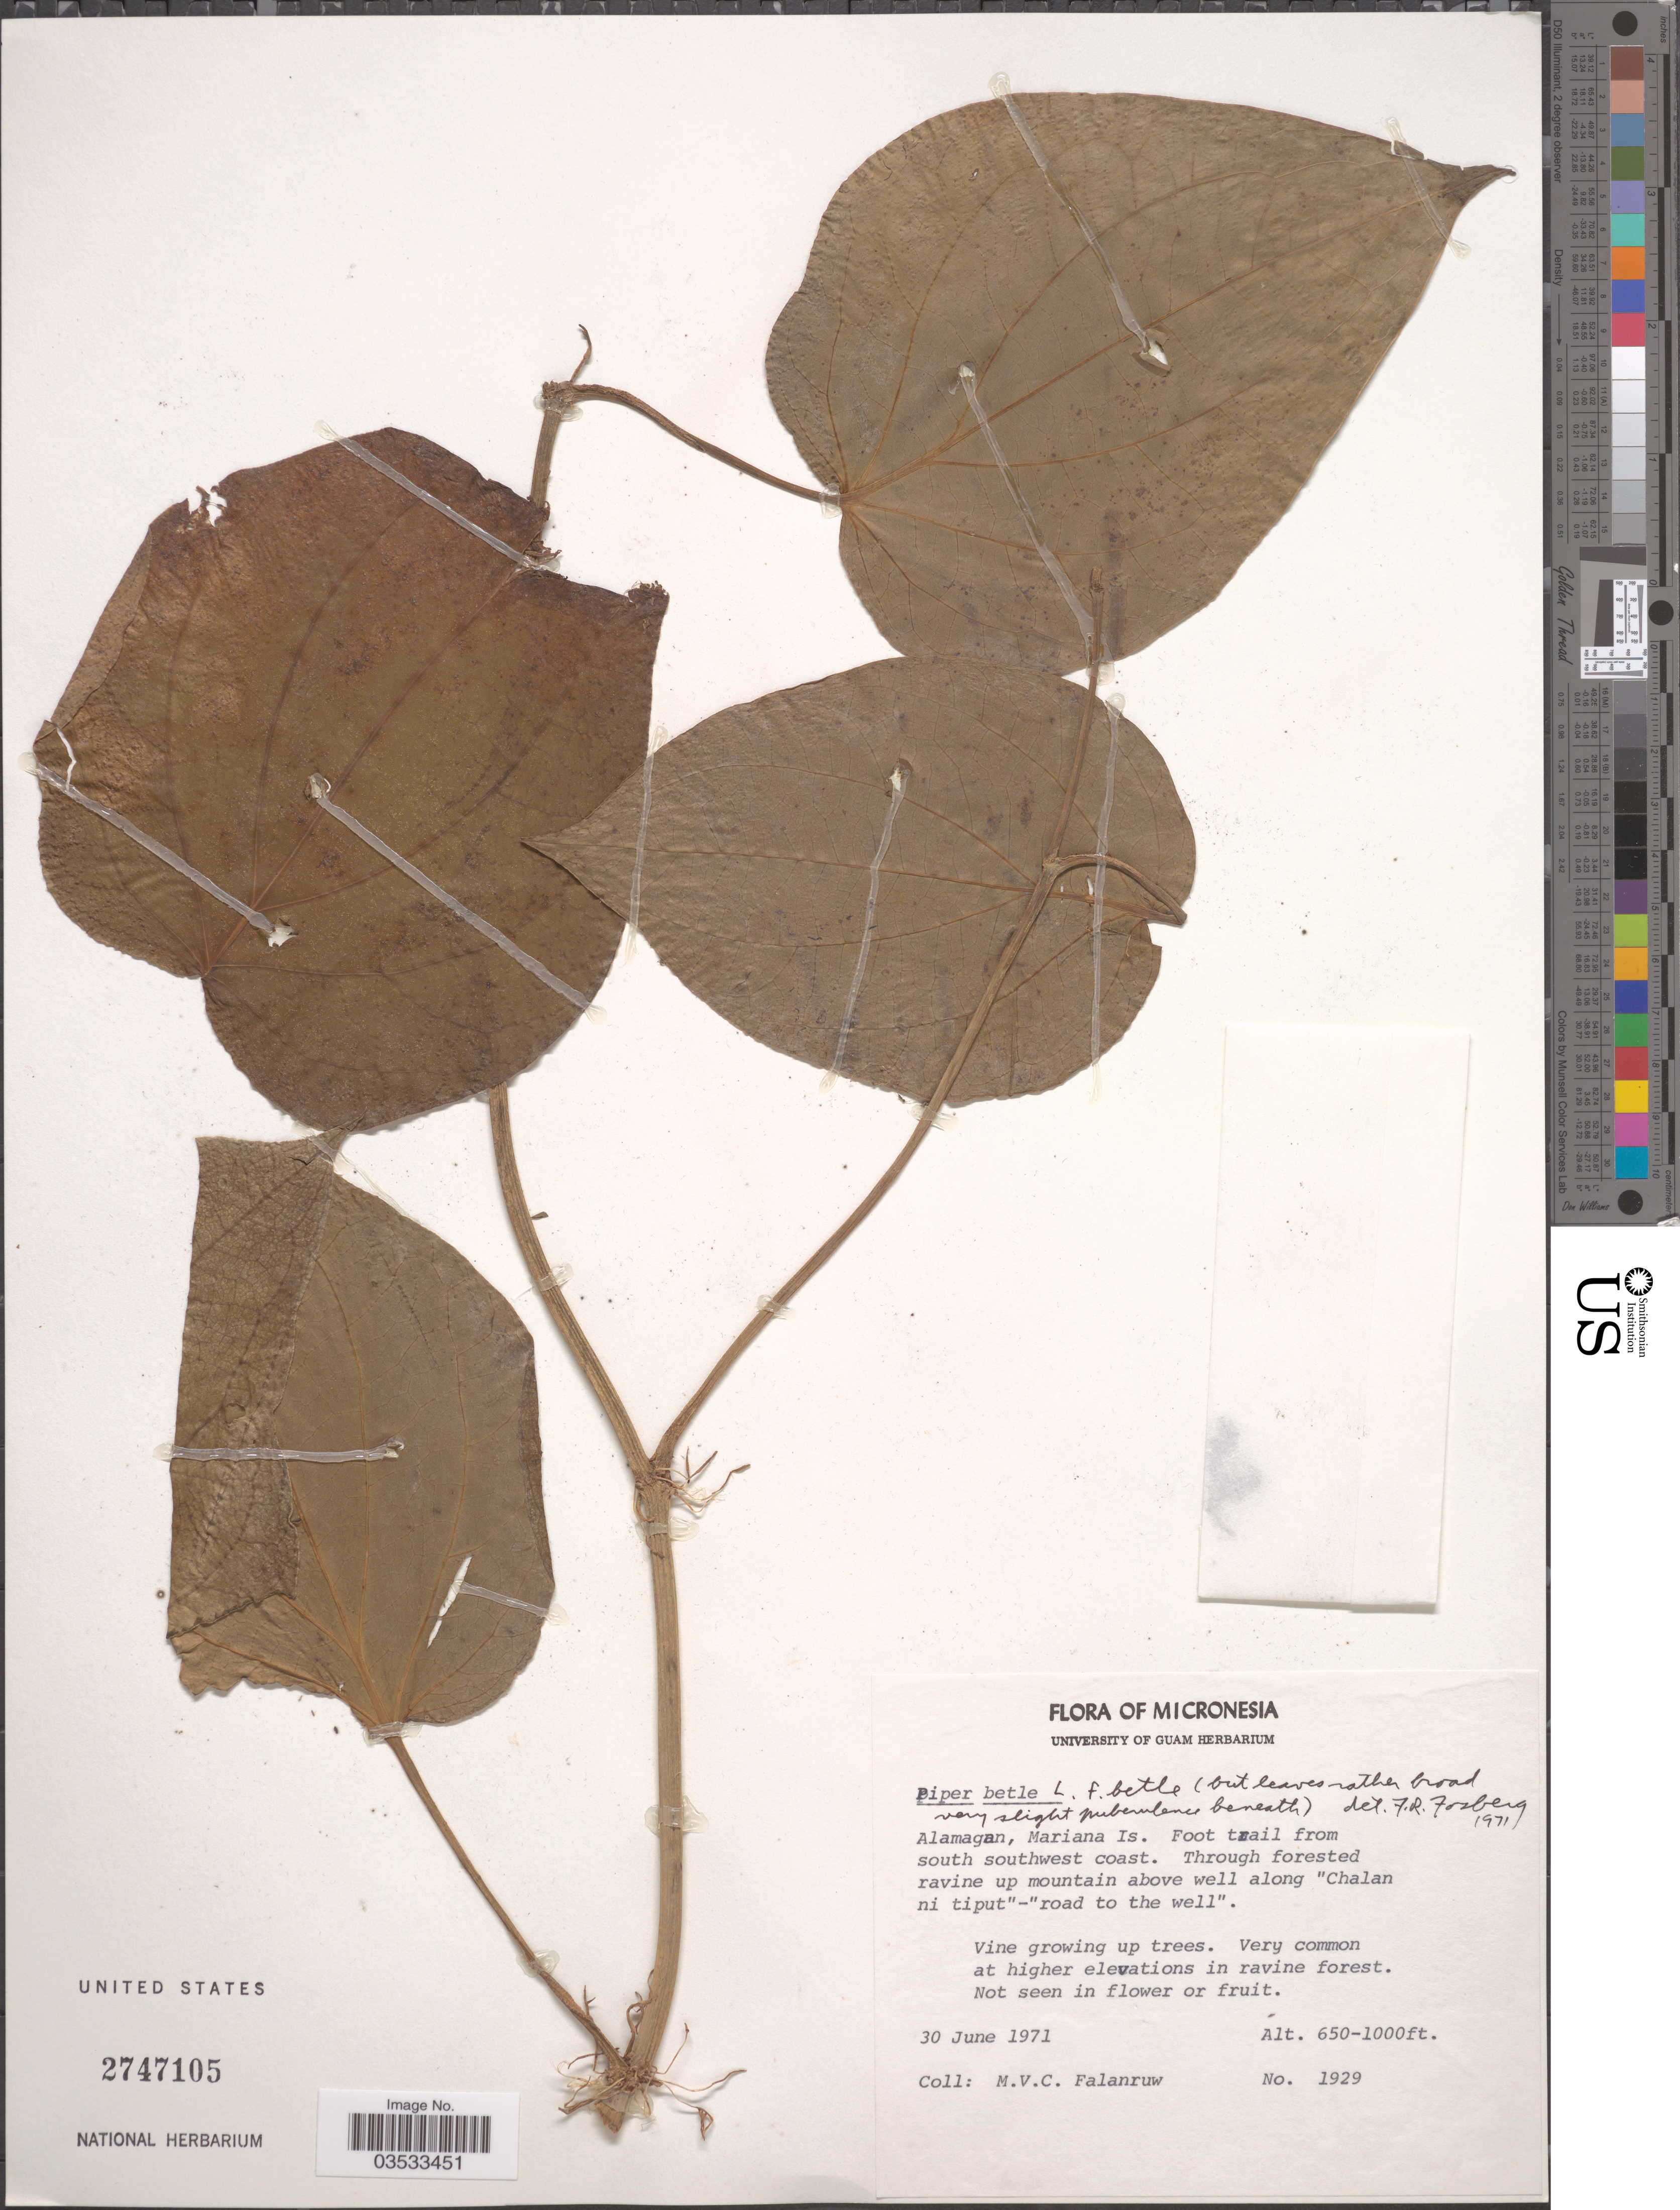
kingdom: Plantae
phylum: Tracheophyta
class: Magnoliopsida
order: Piperales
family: Piperaceae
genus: Piper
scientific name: Piper betle f. betle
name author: L.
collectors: M. V. Falanruw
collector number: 1929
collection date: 1971-06-30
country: Northern Mariana Islands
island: Alamagan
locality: Alamagan, Mariana Is. Foot trail from south southwest coast. Through forested ravine up mountain above well along 'Chalan ni tiput'-'road to the well'.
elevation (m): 198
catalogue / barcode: US 2747105